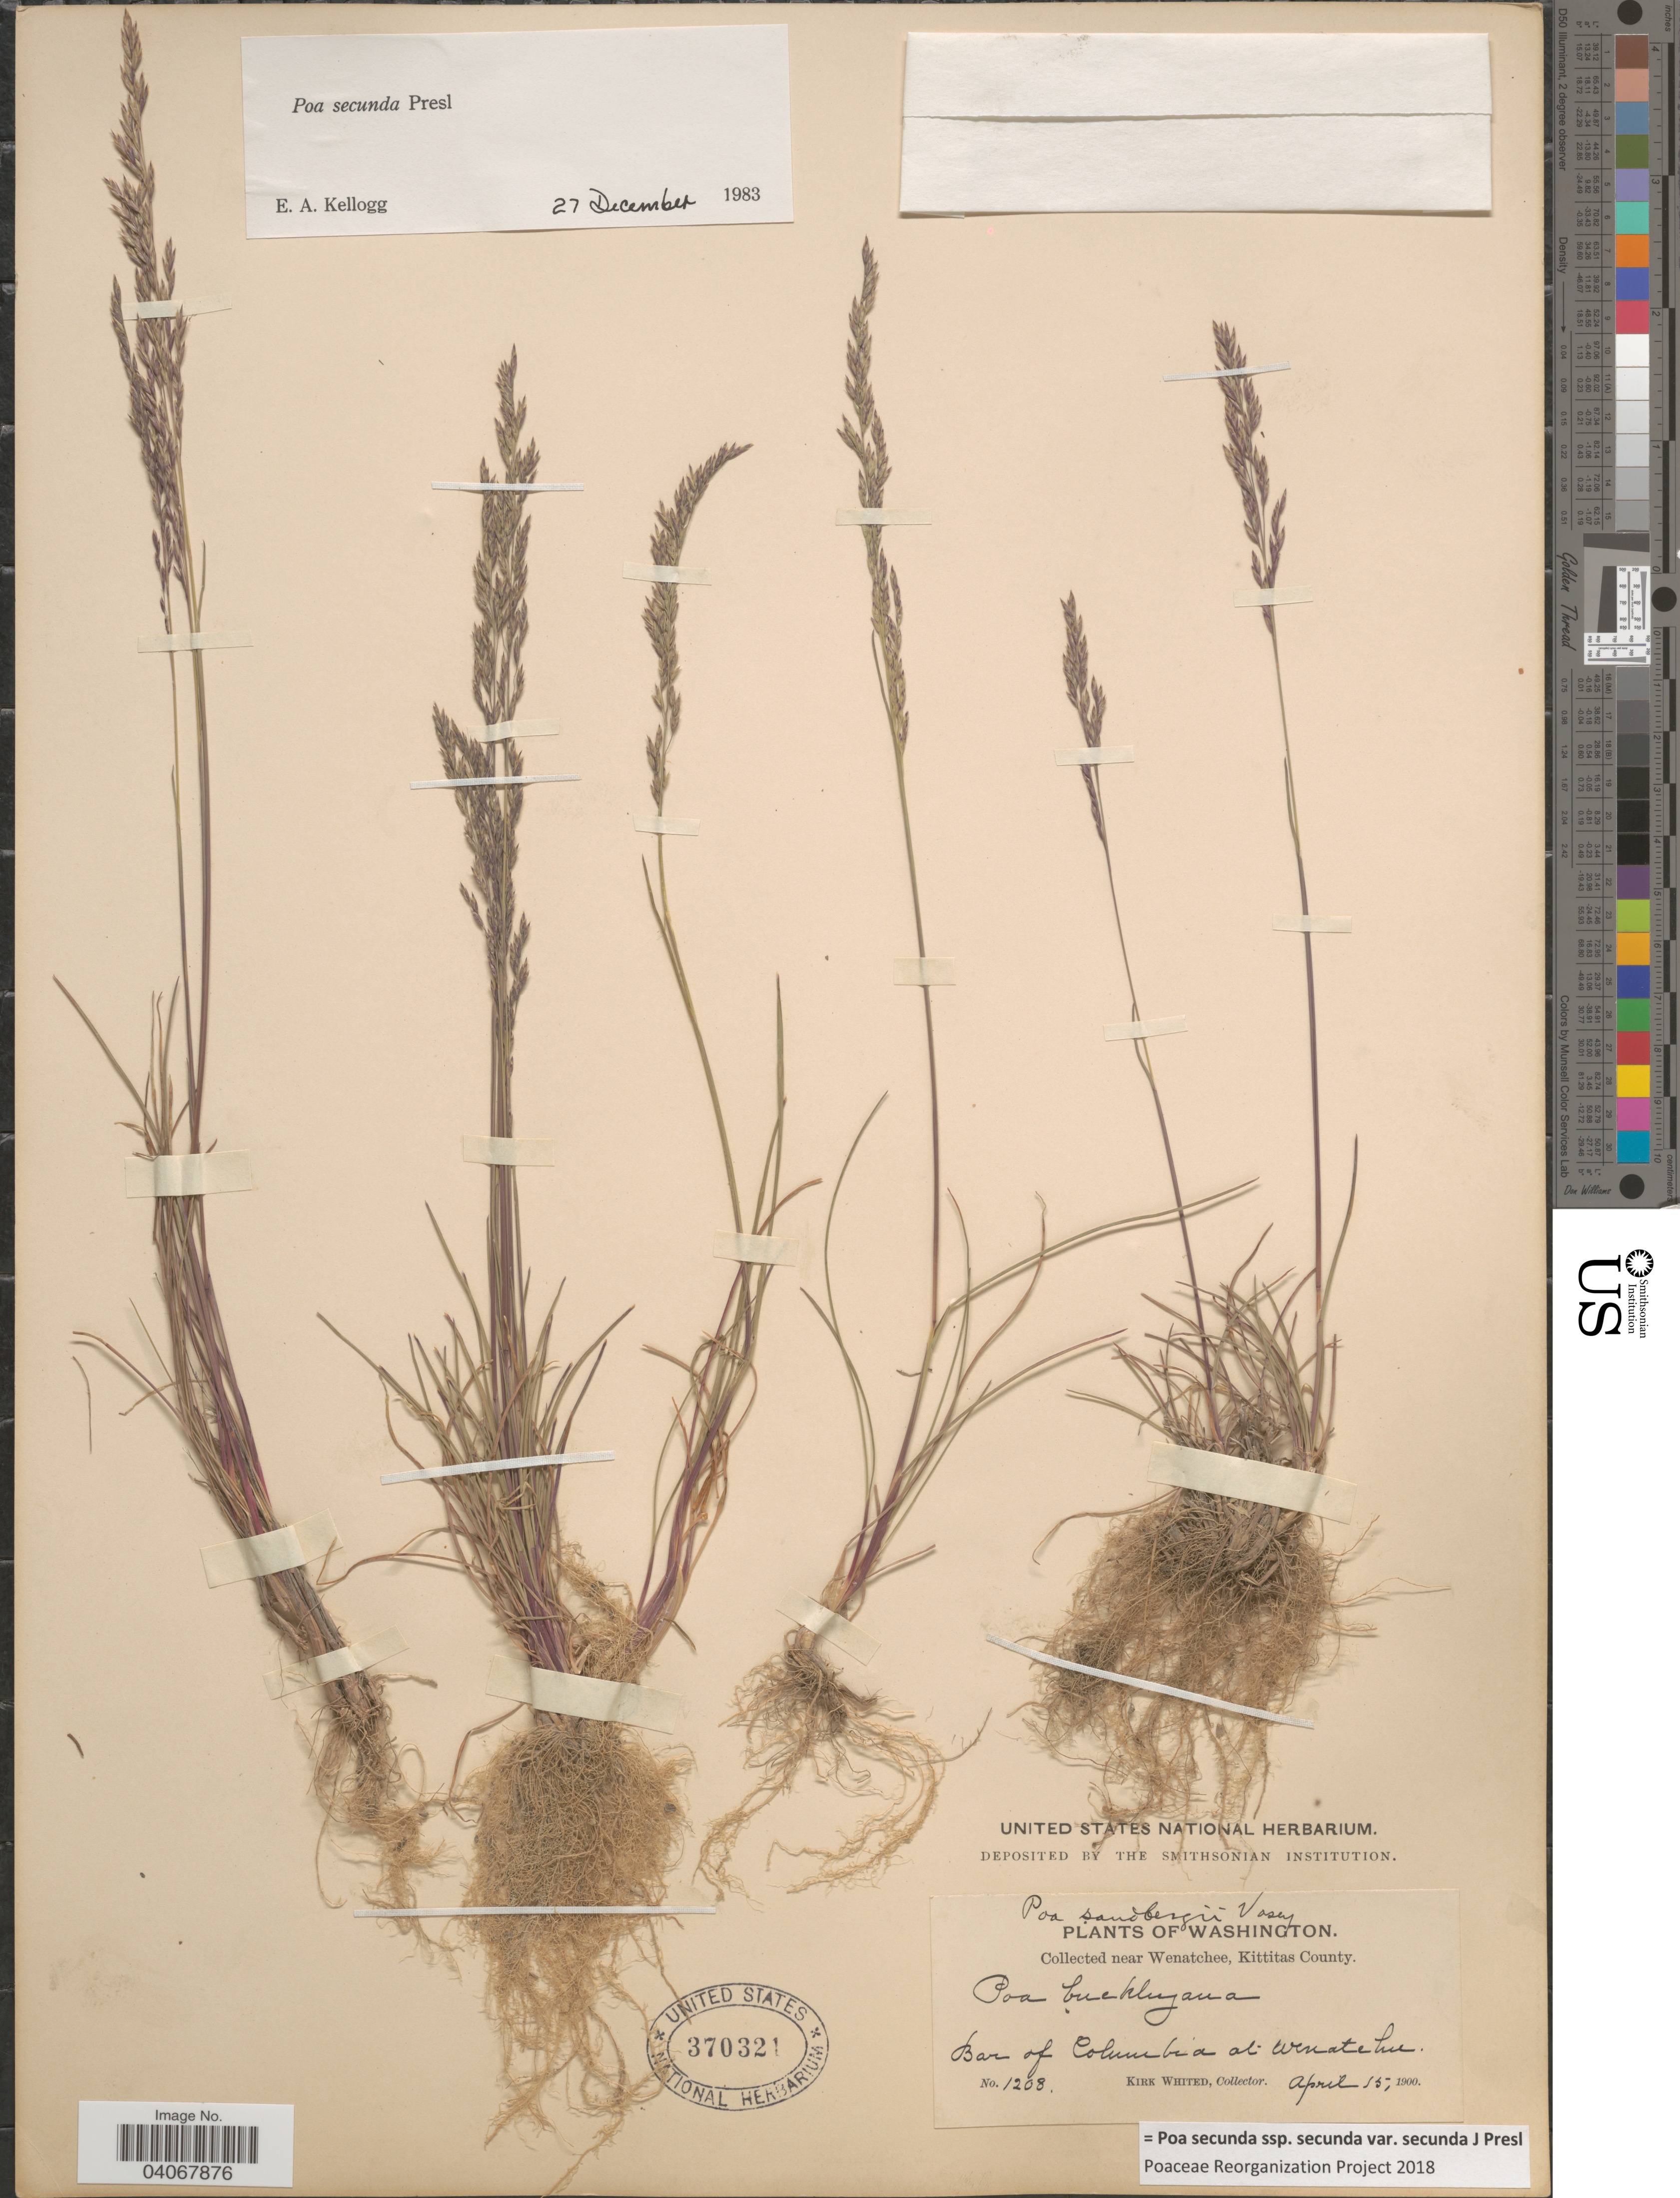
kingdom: Plantae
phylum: Tracheophyta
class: Liliopsida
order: Poales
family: Poaceae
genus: Poa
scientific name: Poa secunda subsp. secunda var. secunda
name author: J. Presl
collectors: K. Whited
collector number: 1208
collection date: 1900-04-15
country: United States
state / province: Washington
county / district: Kittitas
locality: Near Wenatchee, Kittitas County. Bar of Columbia at Wenatchee.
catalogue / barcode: US 370321